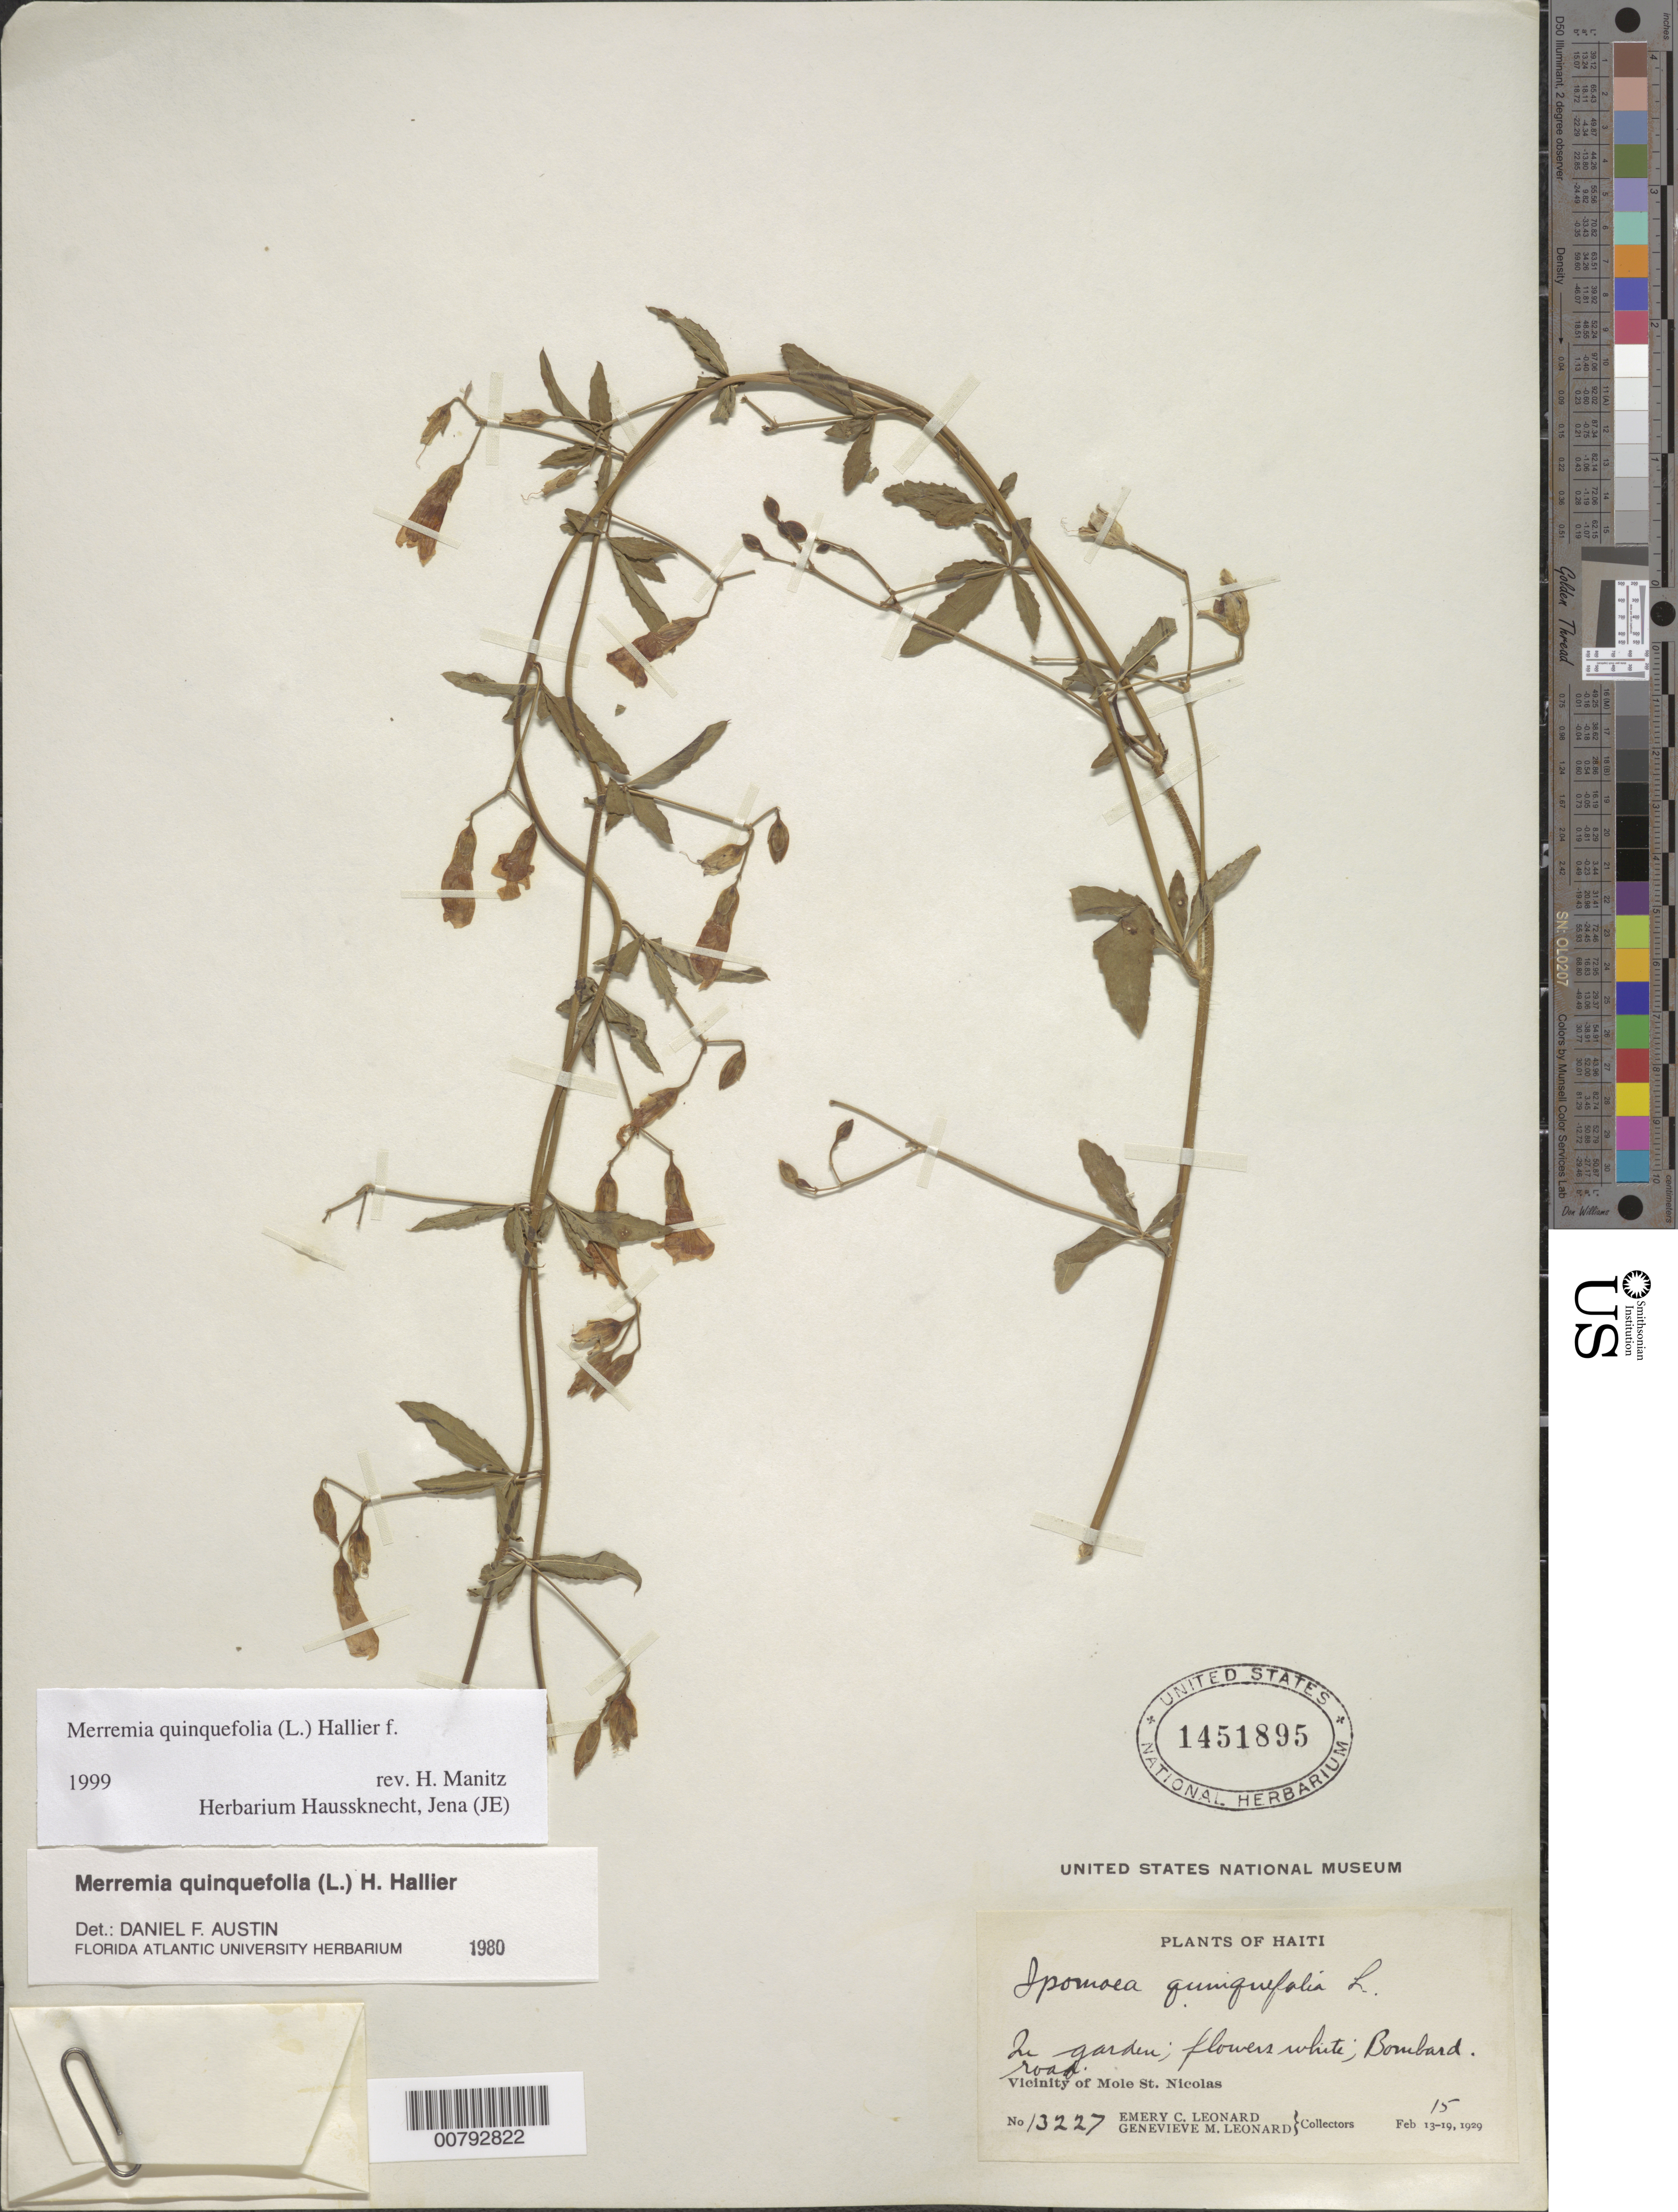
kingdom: Plantae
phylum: Tracheophyta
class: Magnoliopsida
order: Solanales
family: Convolvulaceae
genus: Distimake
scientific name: Distimake quinquefolius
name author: (L.) A. R. Simões & Staples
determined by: Strong, Mark T., (BOT), Smithsonian Institution - National Museum of Natural History (UNITED STATES)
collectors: E. C. Leonard & G. M. Leonard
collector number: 13227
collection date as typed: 15 Feb 1929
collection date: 1929-02-15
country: Haiti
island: Hispaniola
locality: Vicinity of Mole St. Nicolas, Bombard road.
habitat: In garden.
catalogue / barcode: US 1451895